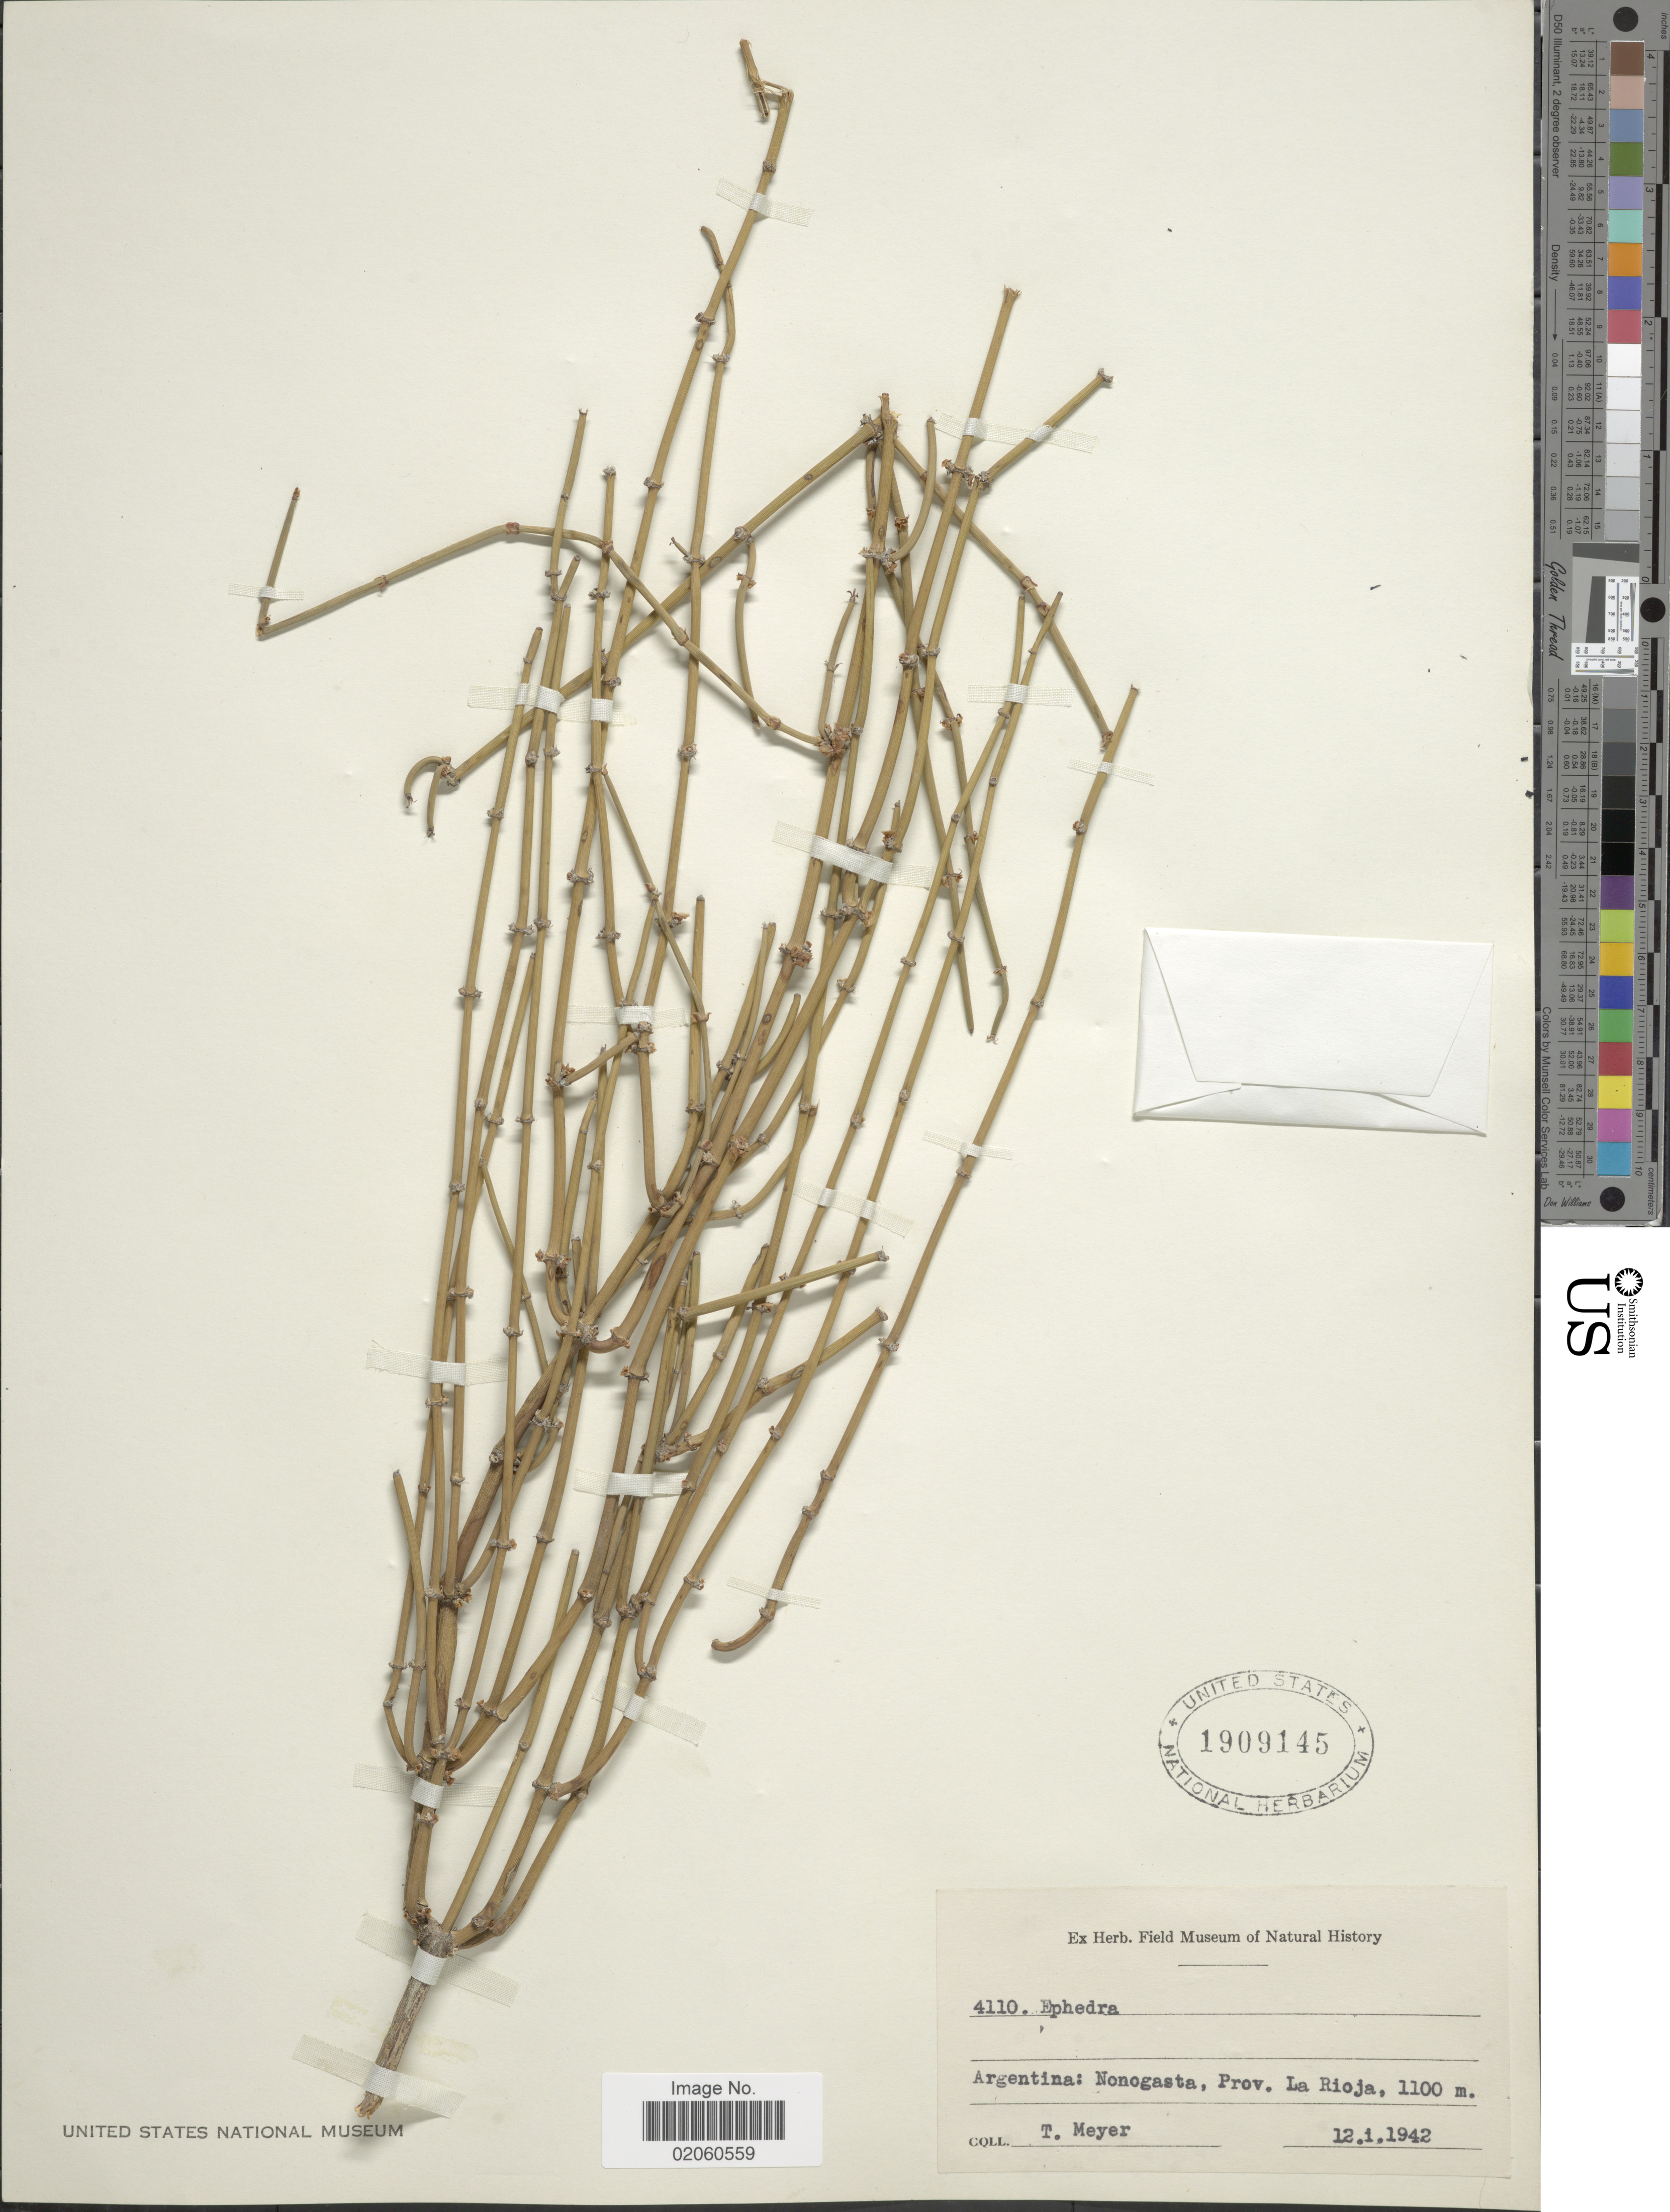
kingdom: Plantae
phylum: Tracheophyta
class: Gnetopsida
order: Ephedrales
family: Ephedraceae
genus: Ephedra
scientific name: Ephedra sp.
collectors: T. Meyer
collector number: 4110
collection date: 1942-01-12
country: Argentina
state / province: La Rioja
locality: Nonogasta, Prov. La Rioja.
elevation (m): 1100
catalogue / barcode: US 1909145